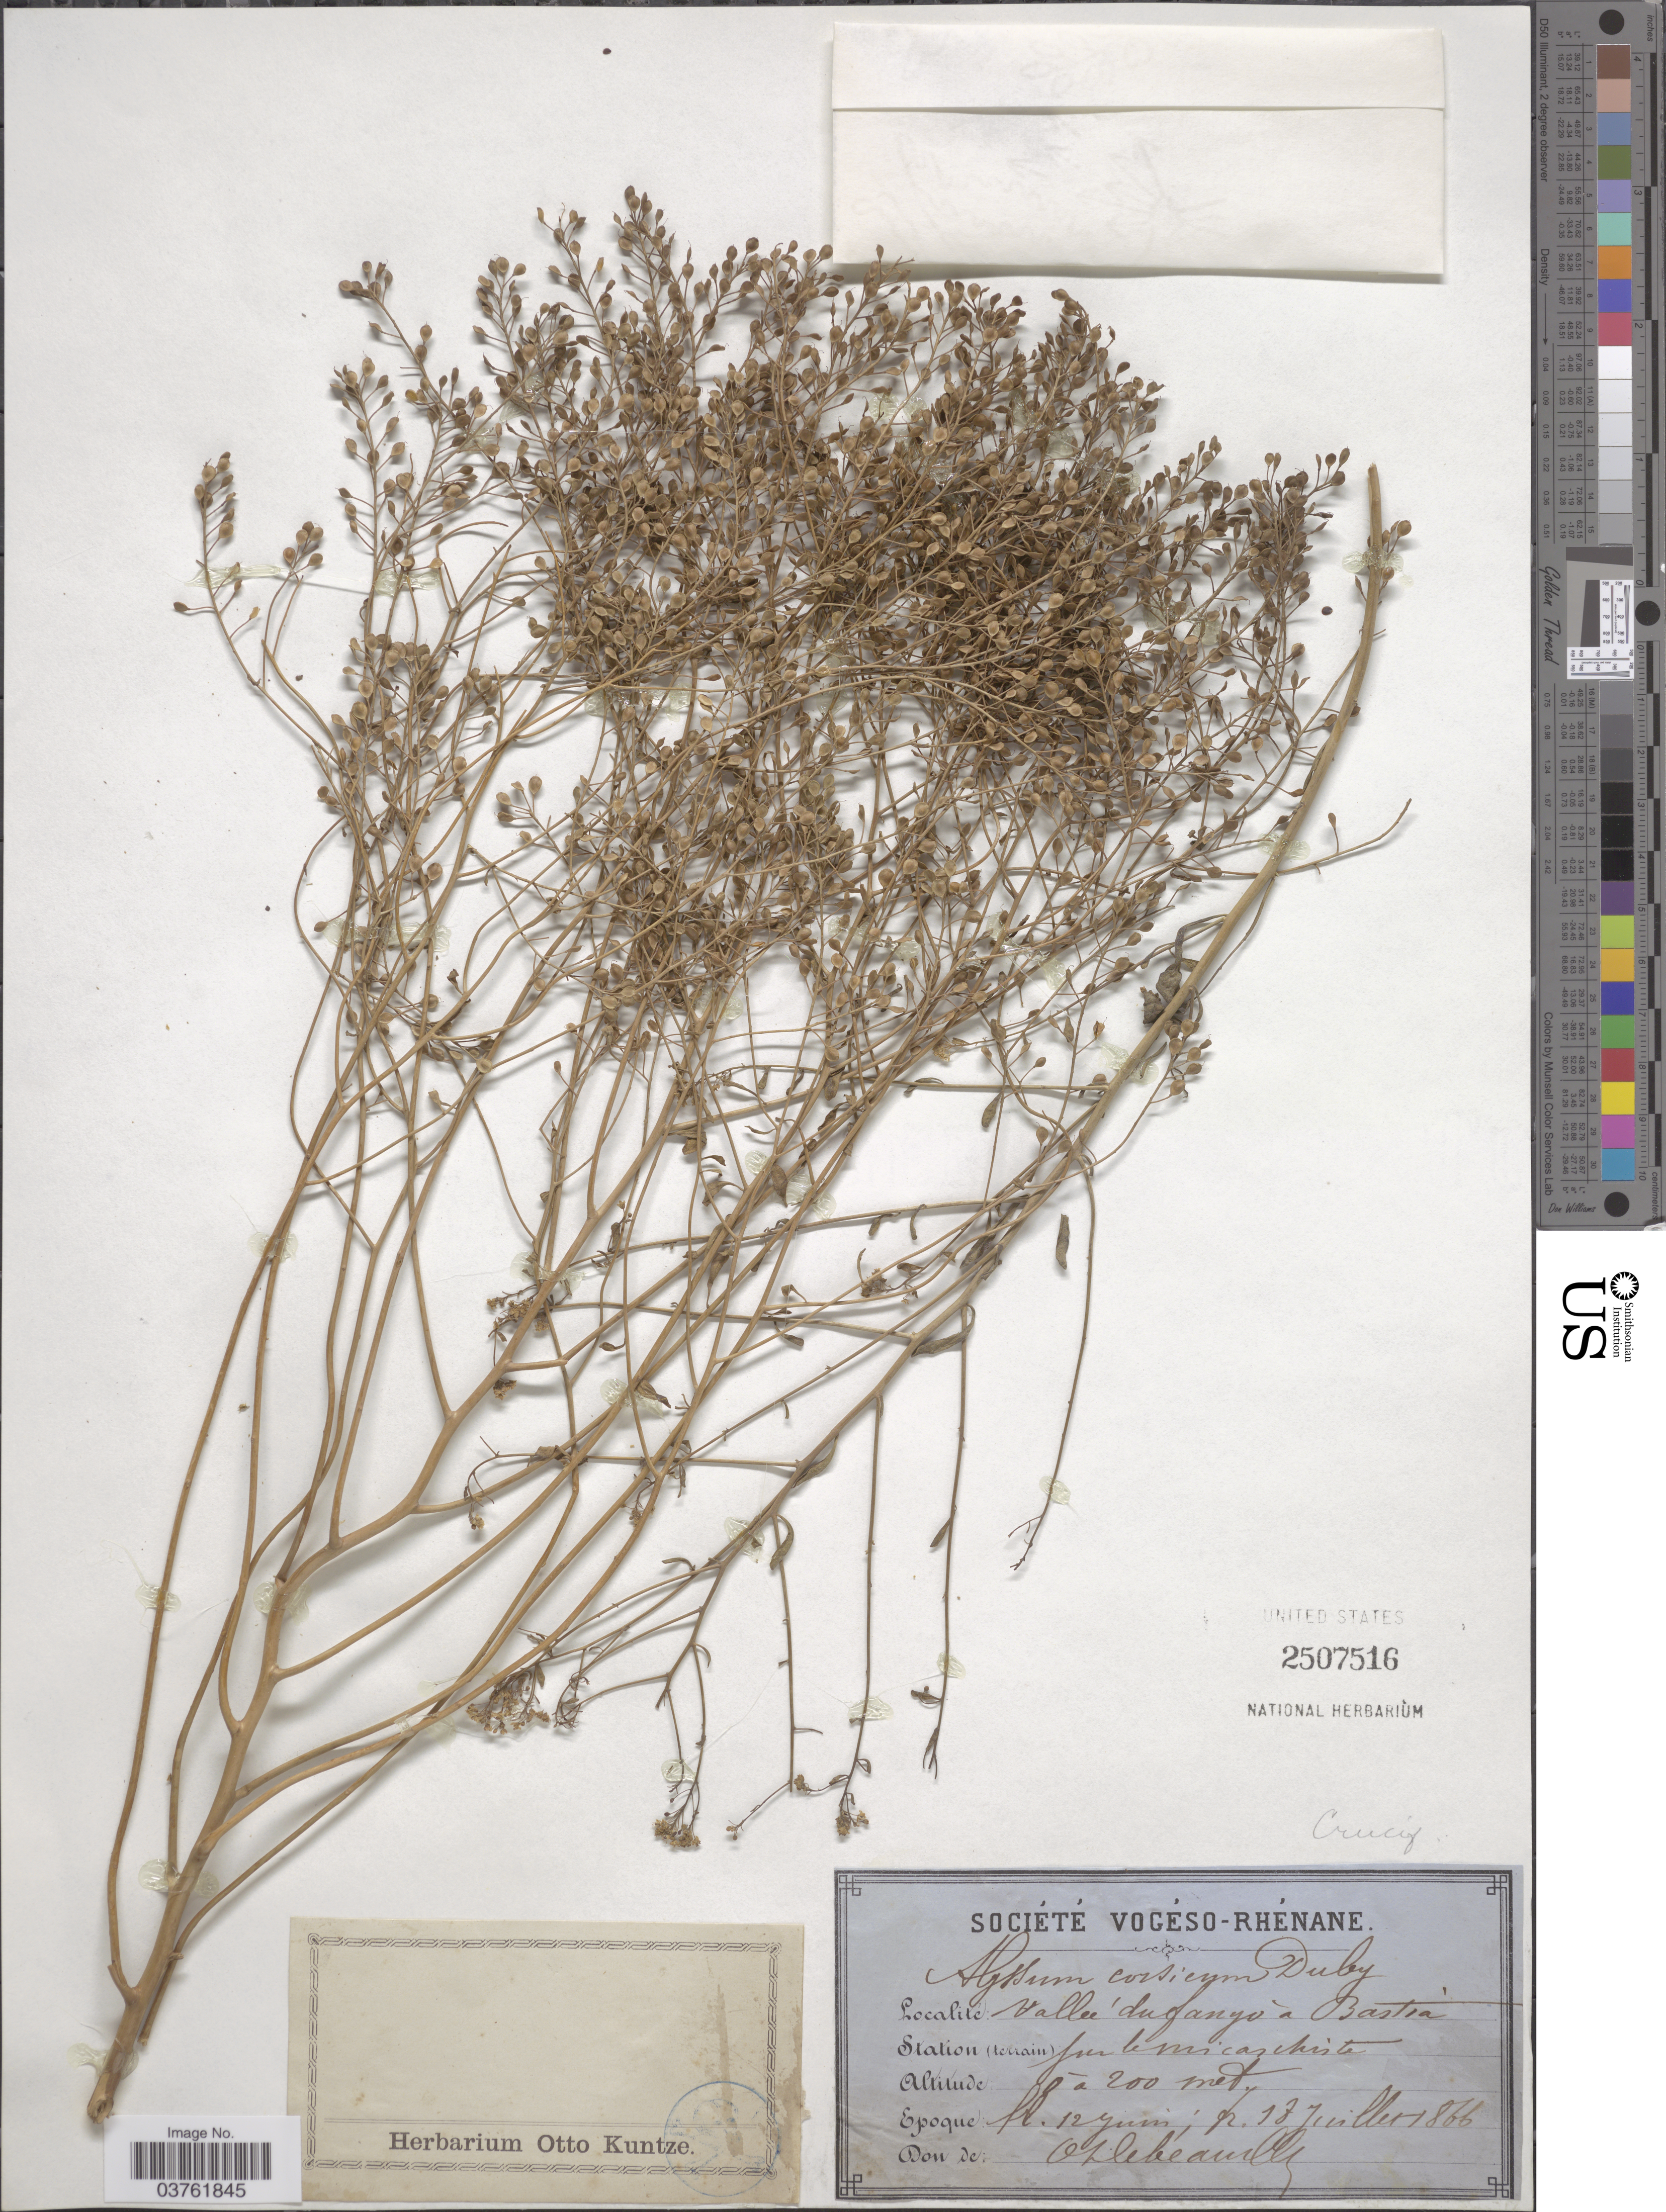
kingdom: Plantae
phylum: Tracheophyta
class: Magnoliopsida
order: Brassicales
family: Brassicaceae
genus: Alyssum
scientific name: Alyssum corsicum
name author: Duby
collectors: ex herb. Otto Kuntze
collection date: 1866-06-12/1866-07-18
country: France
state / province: Corsica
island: Corse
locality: Vallee 'du Fango a Bastia'. Station (terrain): fur le micaschiste. [interpreted]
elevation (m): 0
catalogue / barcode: US 2507516